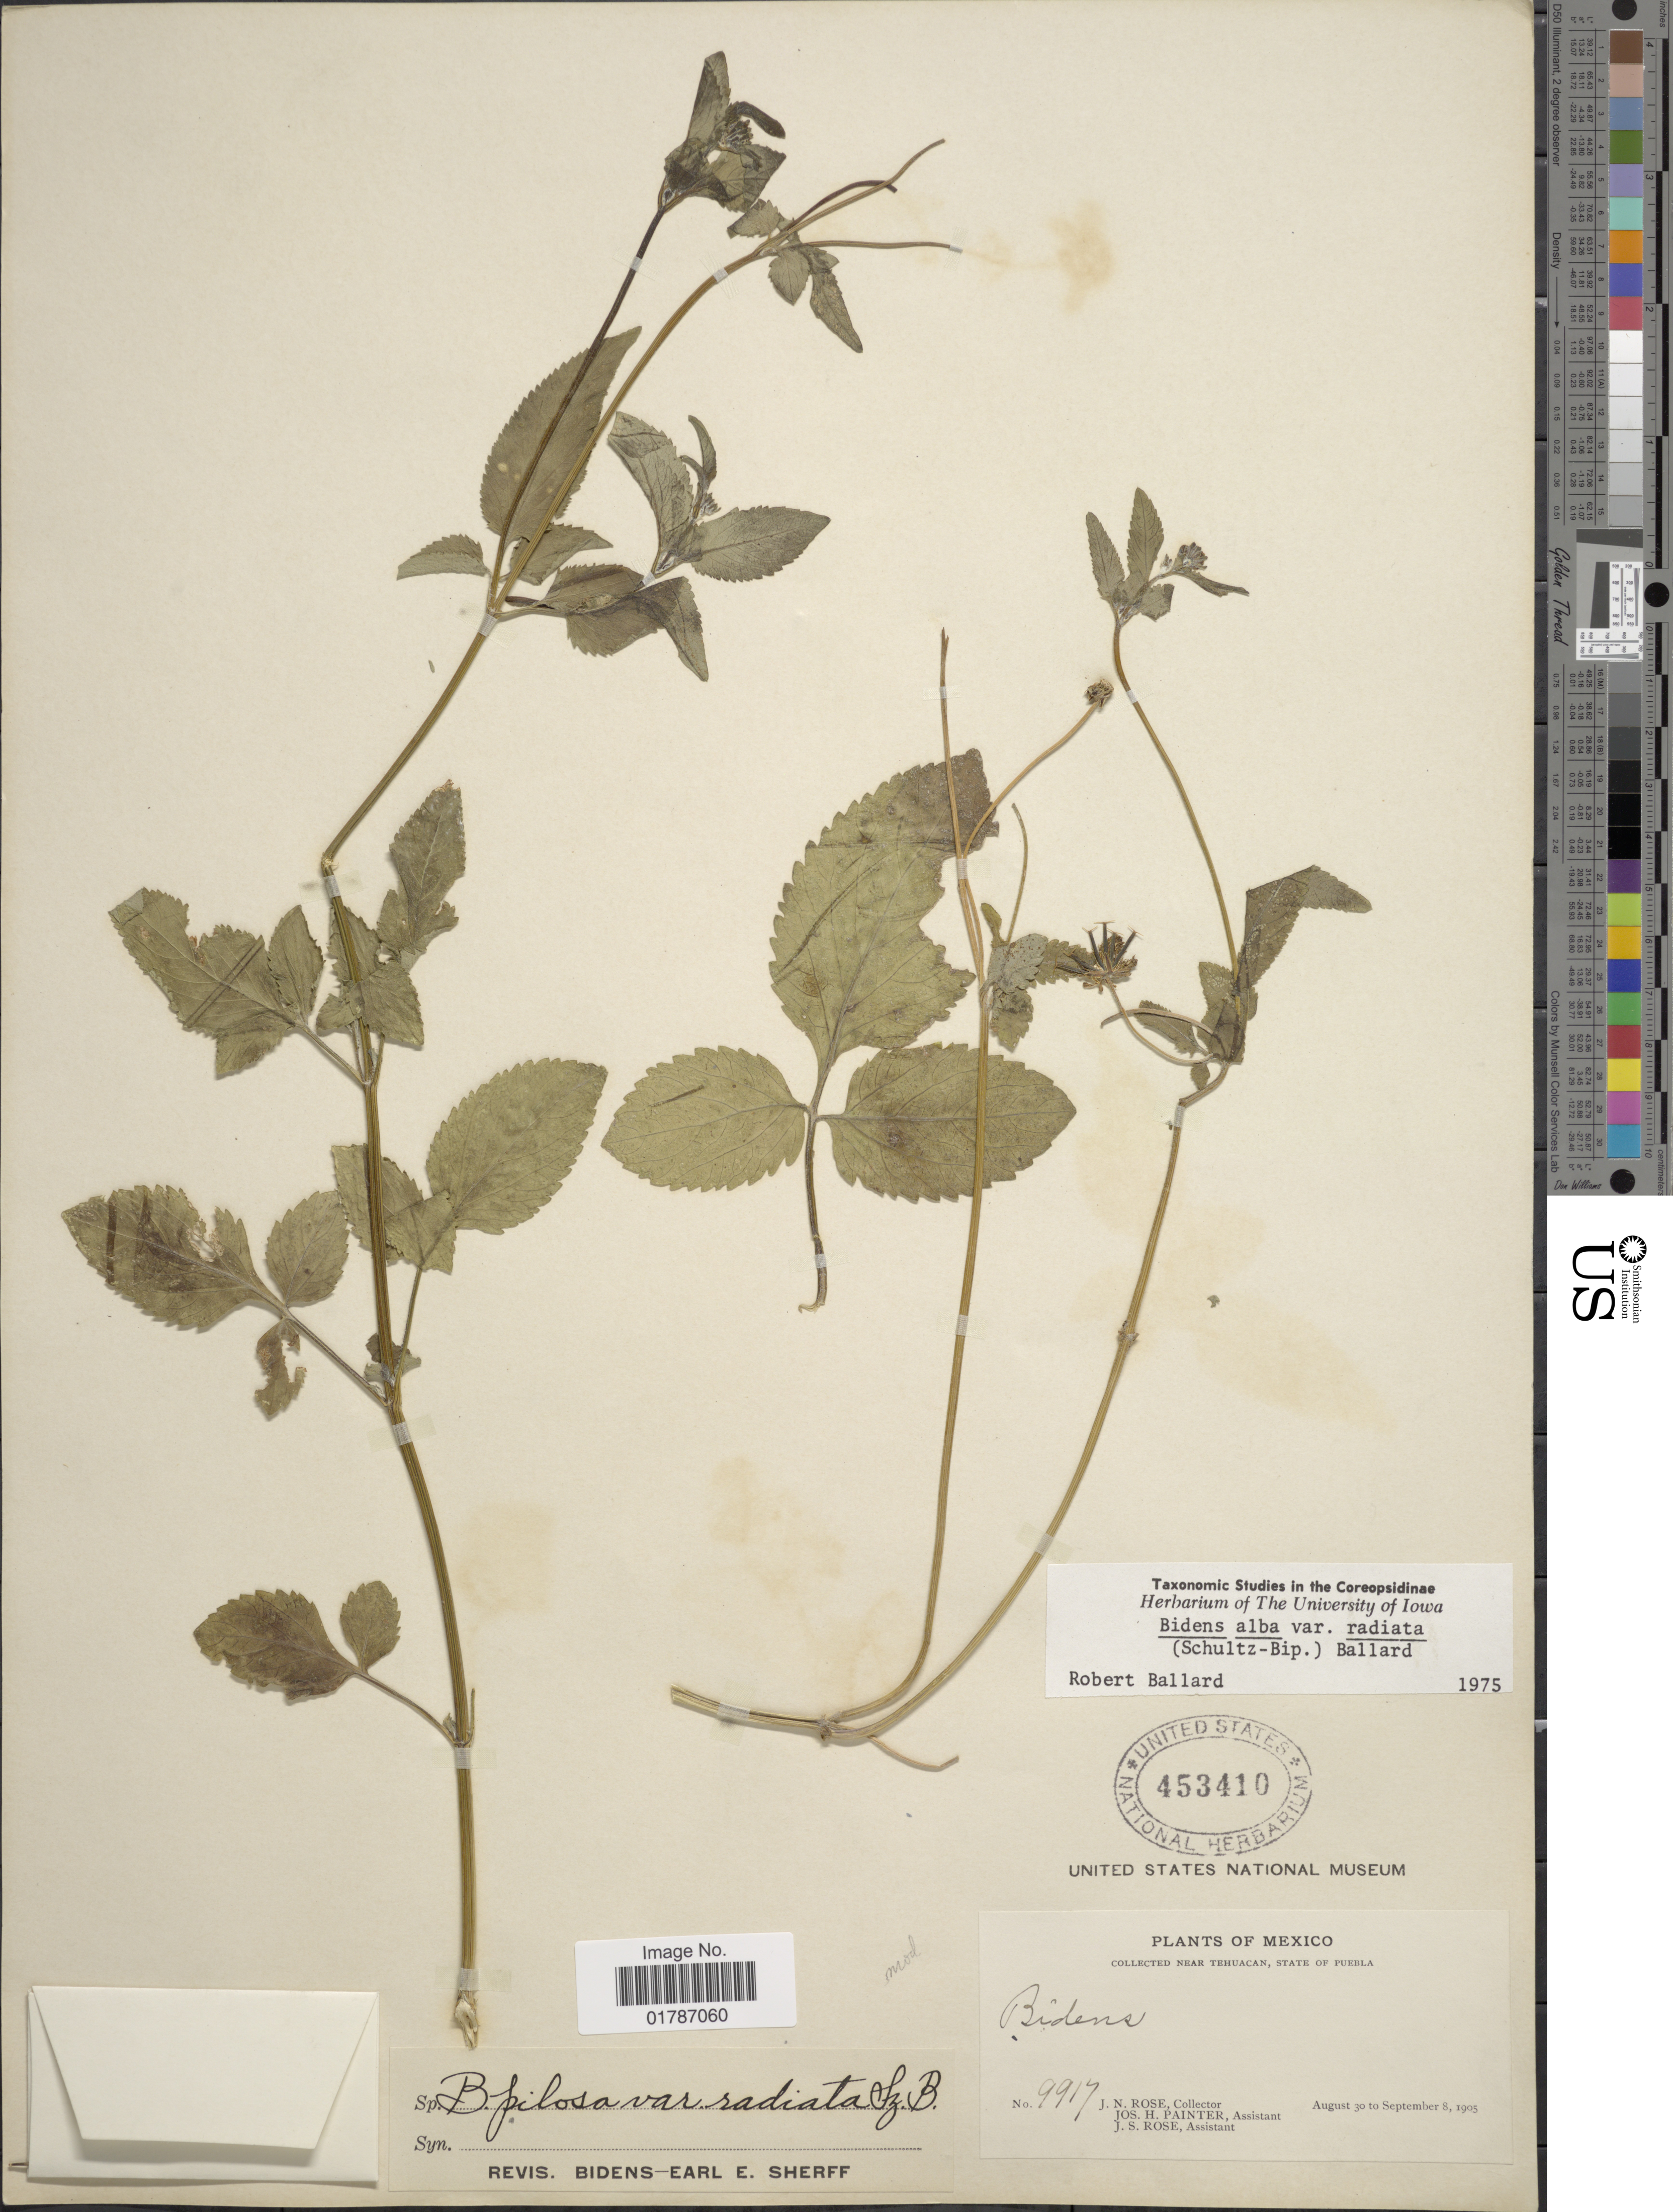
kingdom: Plantae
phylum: Tracheophyta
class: Magnoliopsida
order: Asterales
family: Asteraceae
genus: Bidens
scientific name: Bidens alba var. radiata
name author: (Sch. Bip.) R.E. Ballard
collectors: J. N. Rose, J. H. Painter & J. S. Rose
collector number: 9917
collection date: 1905-08-30/1905-09-08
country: Mexico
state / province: Puebla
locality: Near Tehuacan, State of Puebla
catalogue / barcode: US 453410